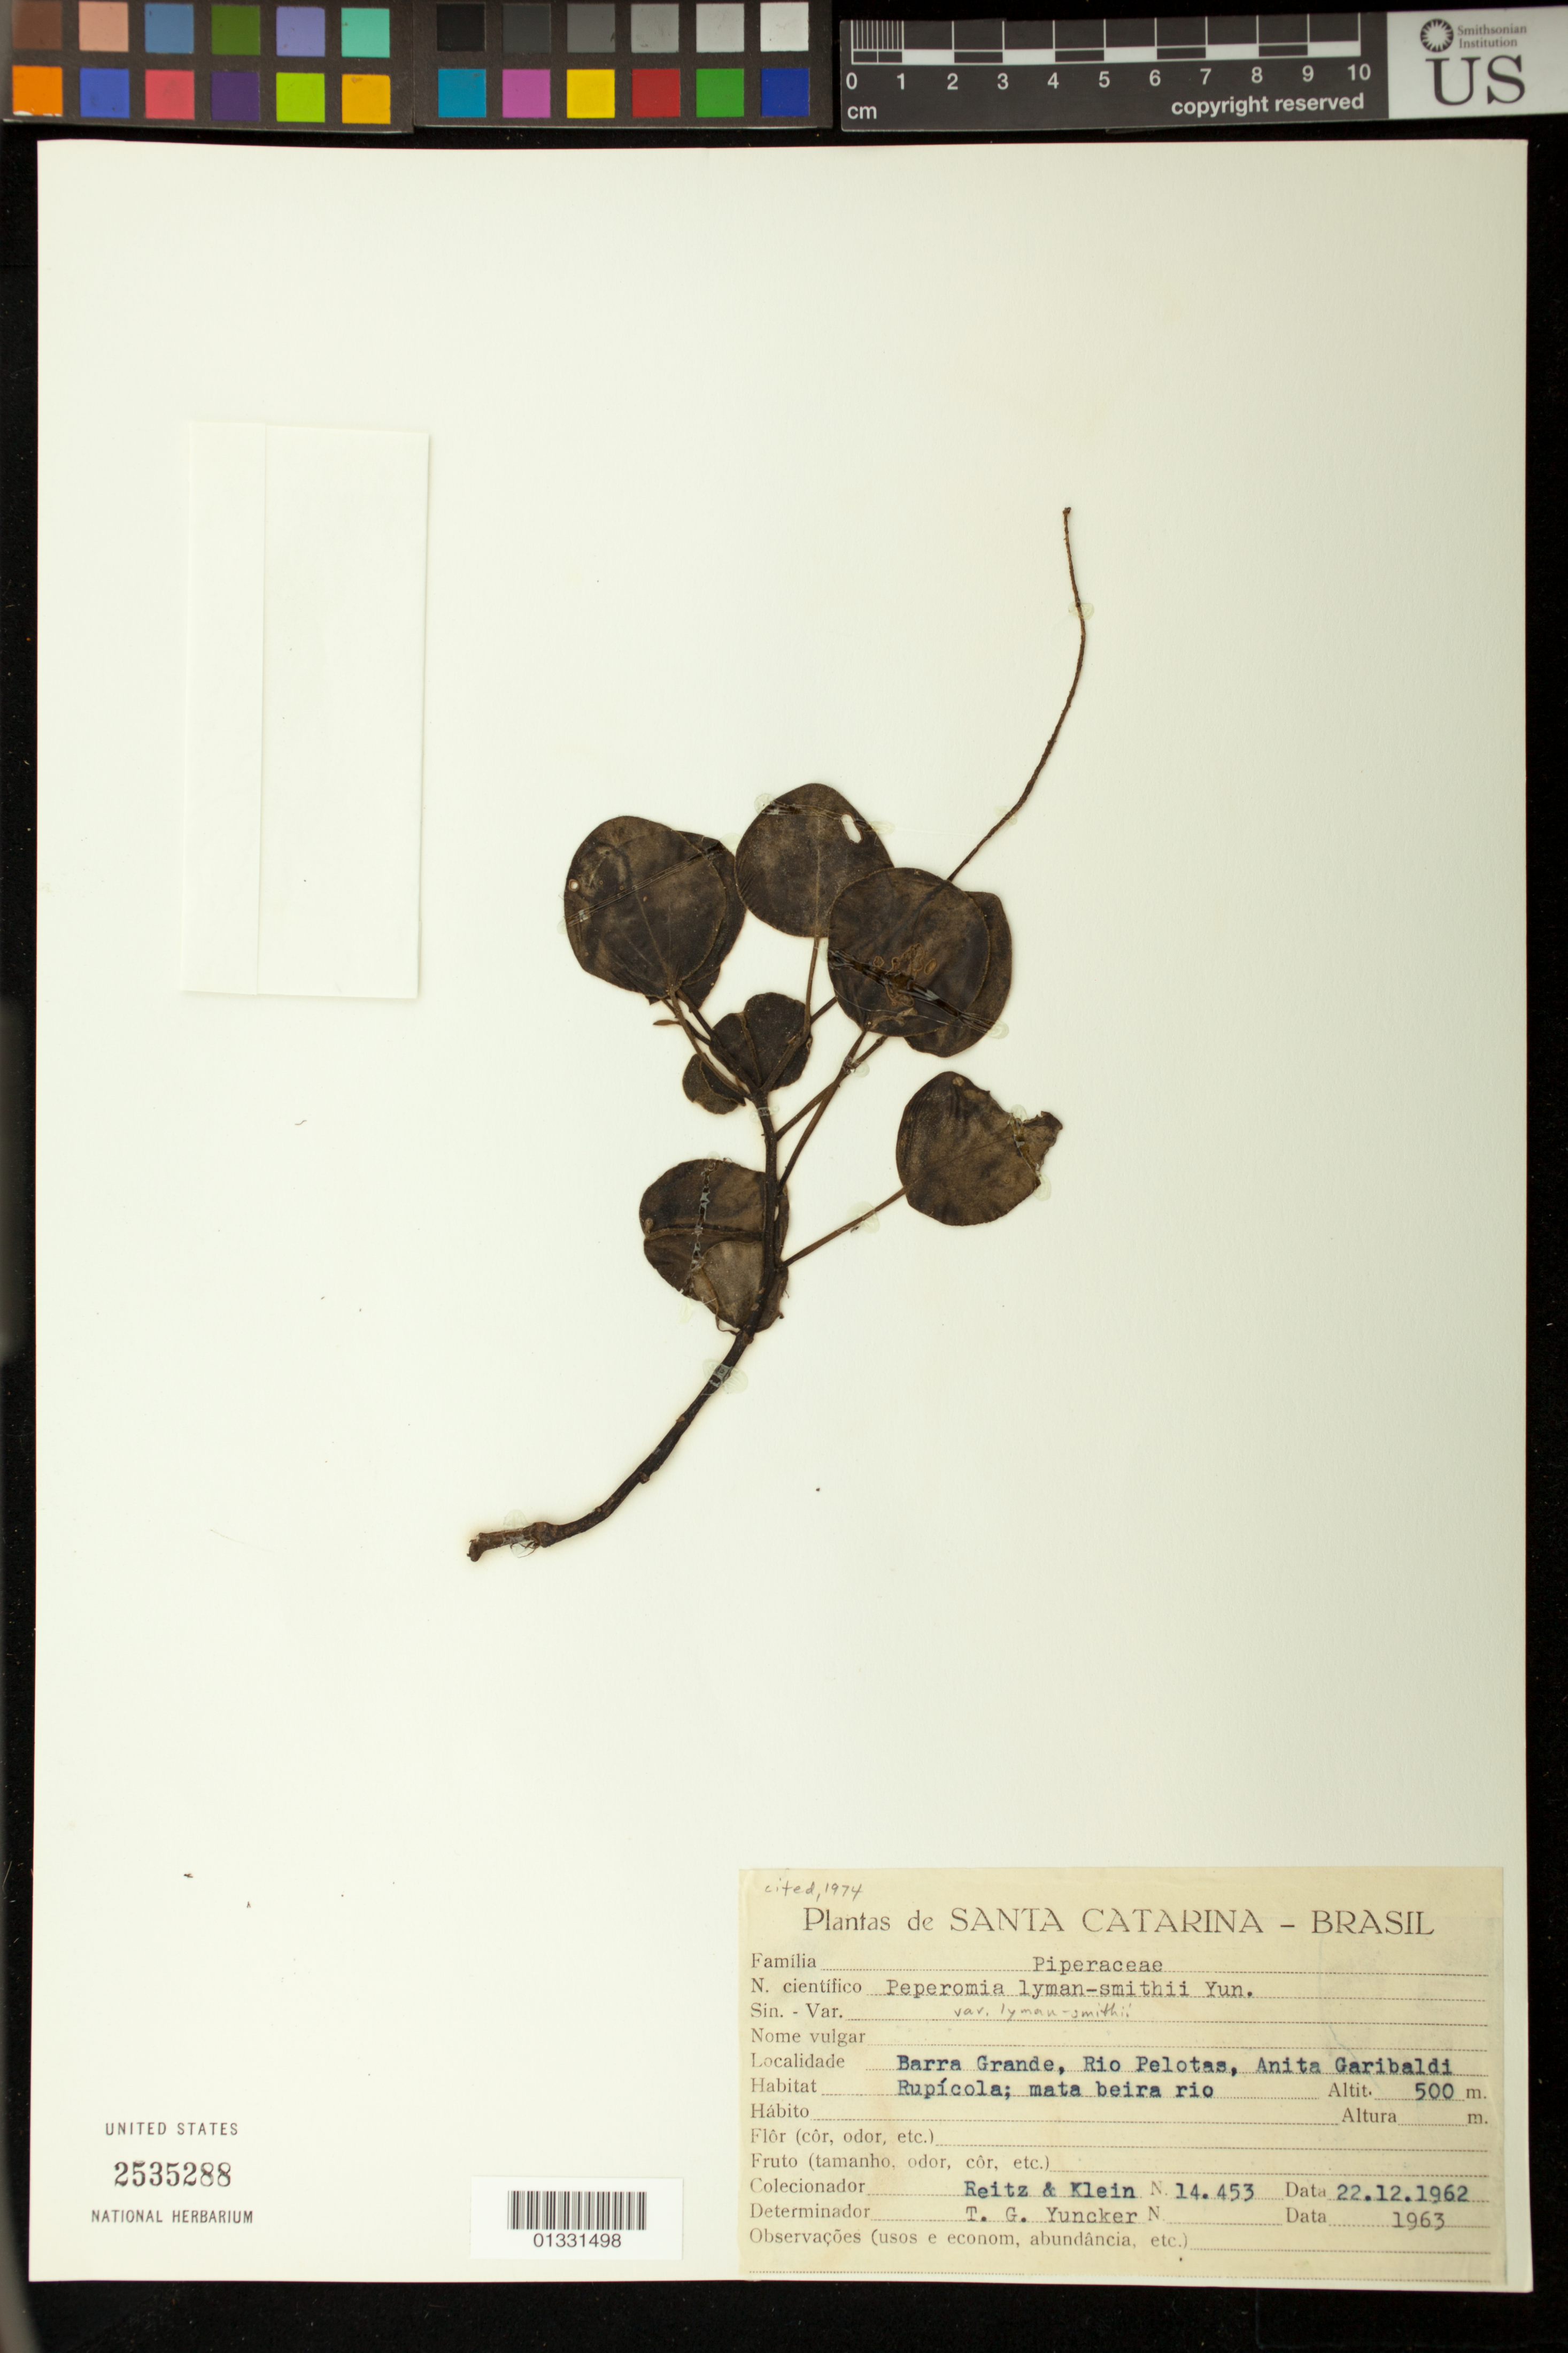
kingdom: Plantae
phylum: Tracheophyta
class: Magnoliopsida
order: Piperales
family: Piperaceae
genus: Peperomia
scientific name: Peperomia lyman-smithii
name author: Yunck.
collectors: R. Reitz & R. M. Klein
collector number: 14453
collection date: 1962-12-22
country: Brazil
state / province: Santa Catarina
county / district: Anita Garibaldi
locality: Barra Grande, Rio Pelotas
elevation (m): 500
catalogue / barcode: US 2535288